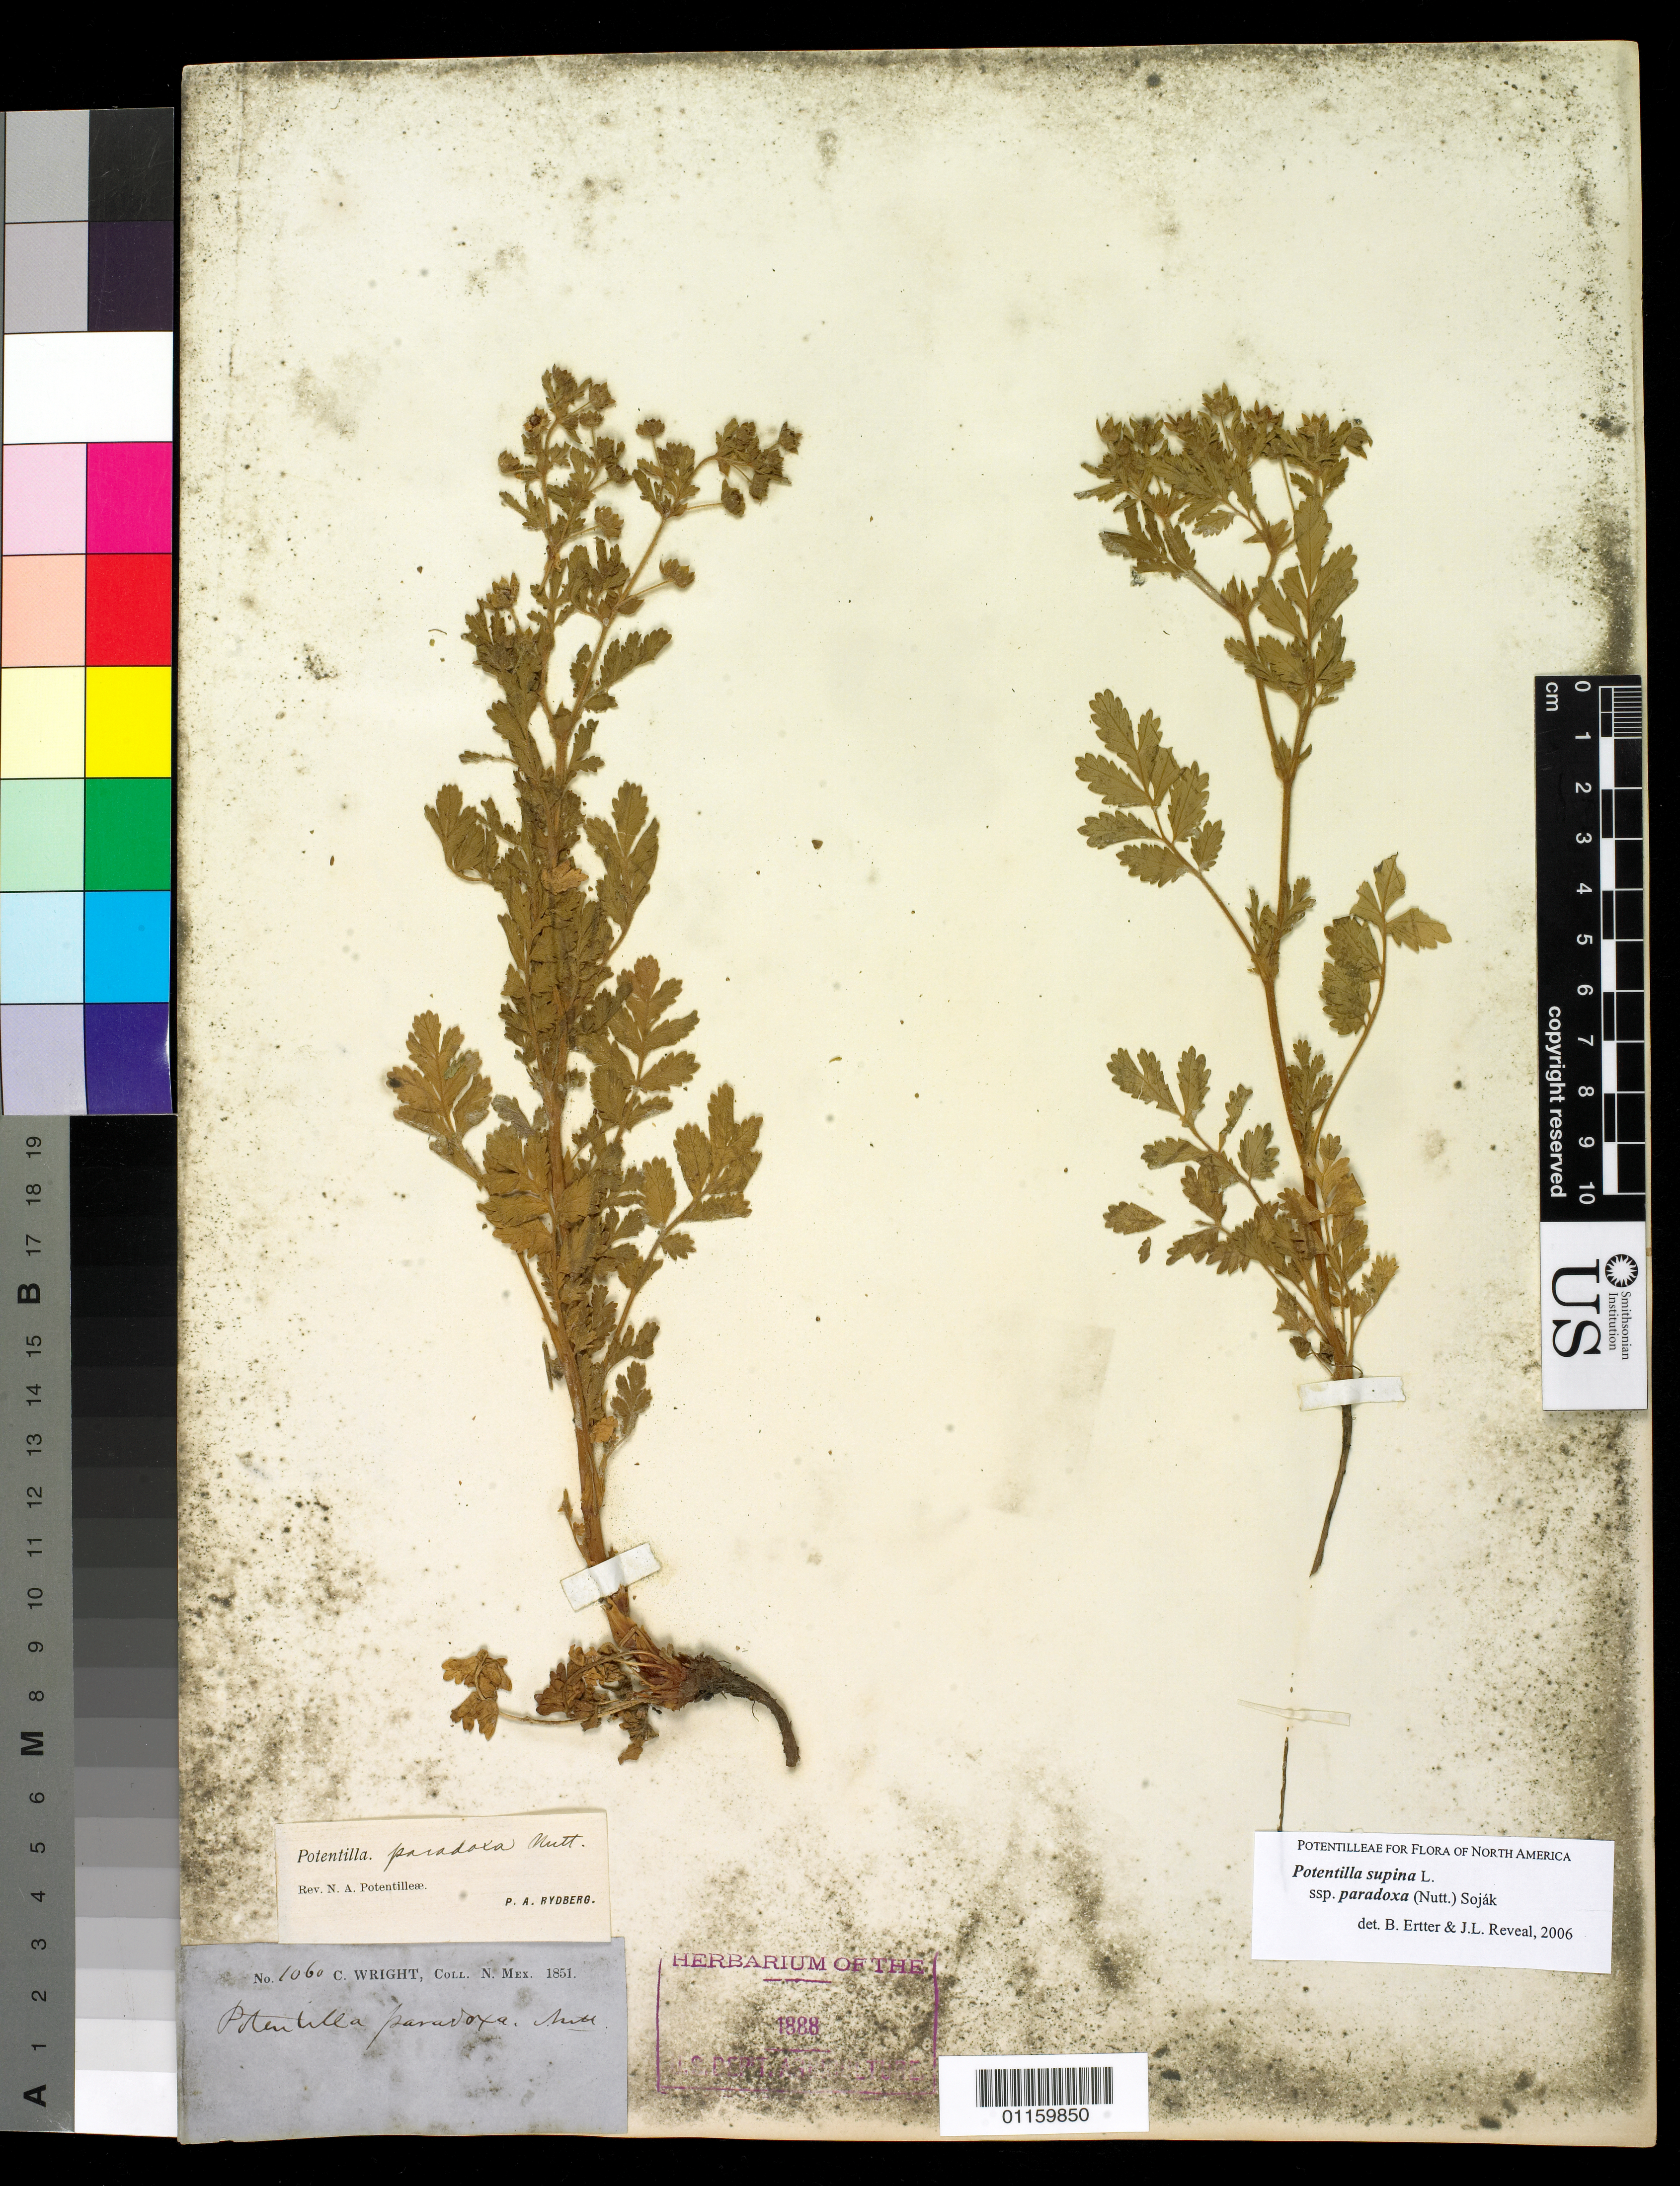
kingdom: Plantae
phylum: Tracheophyta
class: Magnoliopsida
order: Rosales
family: Rosaceae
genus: Potentilla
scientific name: Potentilla supina var. paradoxa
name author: (Nutt.) Th. Wolf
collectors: C. Wright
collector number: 1060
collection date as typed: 1851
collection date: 1851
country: United States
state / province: New Mexico